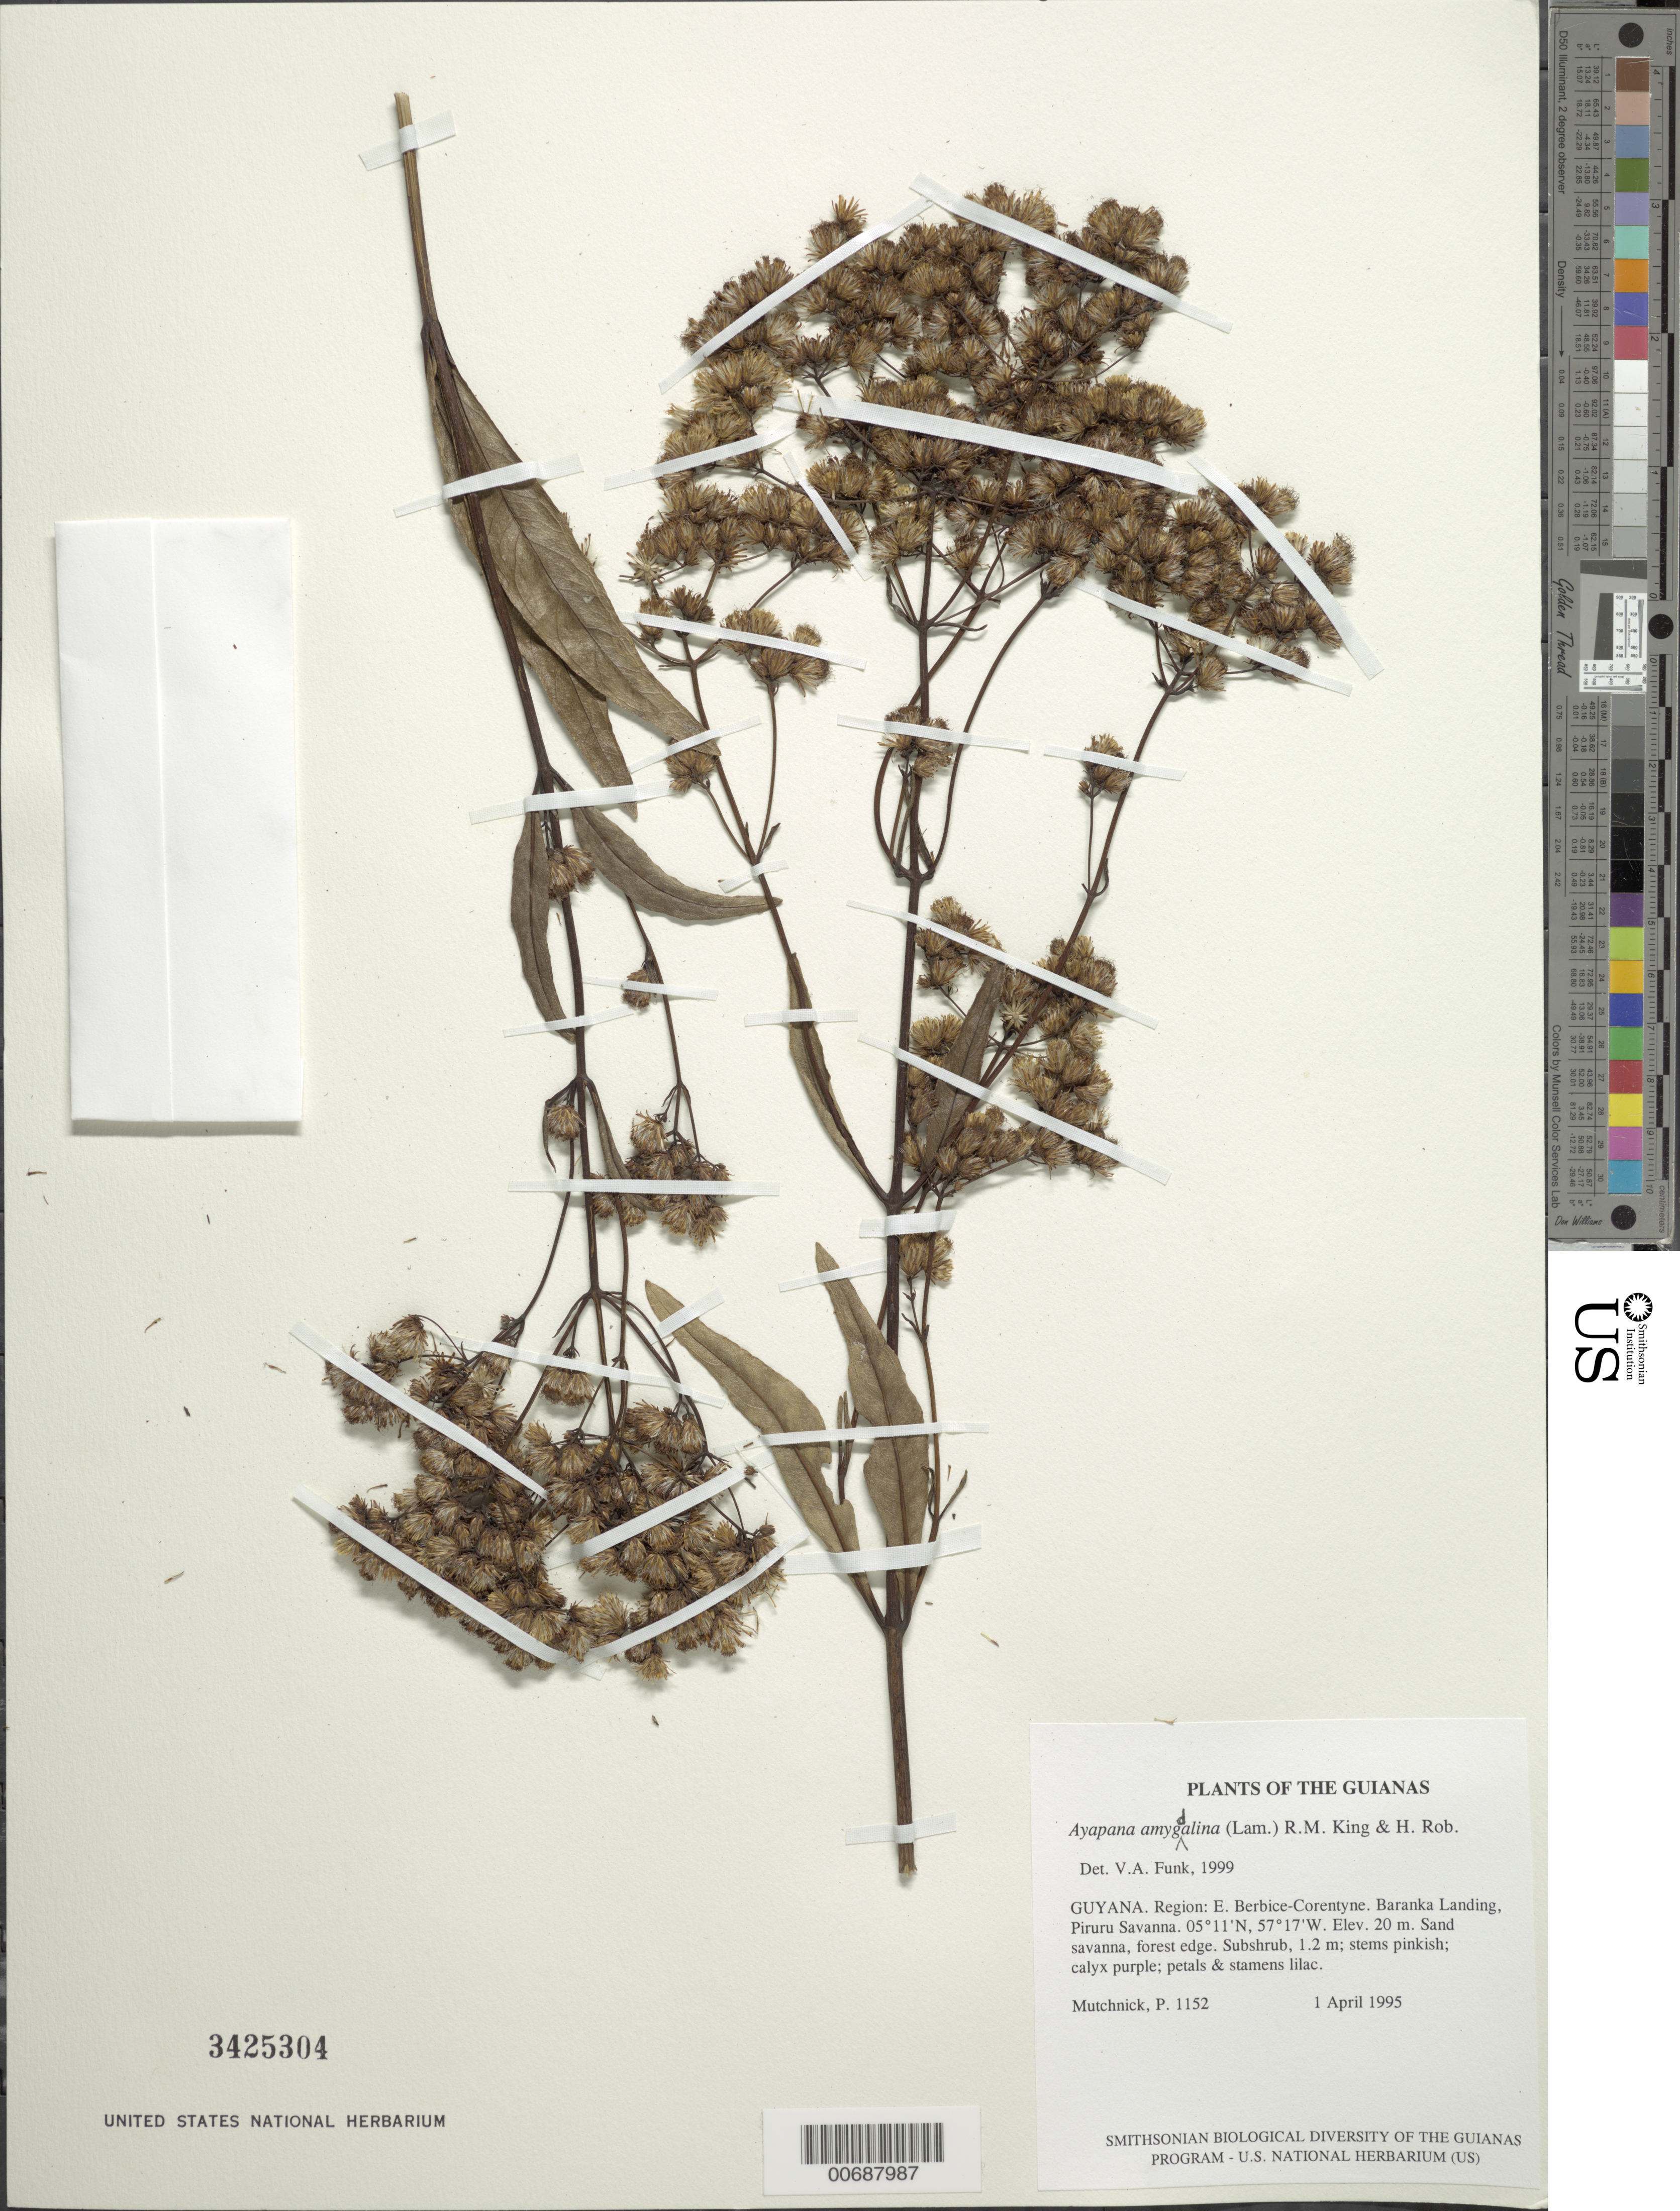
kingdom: Plantae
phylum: Tracheophyta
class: Magnoliopsida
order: Asterales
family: Asteraceae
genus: Ayapana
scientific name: Ayapana amygdalina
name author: (Lam.) R.M. King & H. Rob.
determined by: Funk, Vicki A., (BOT), Smithsonian Institution - National Museum of Natural History (UNITED STATES)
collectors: P. Mutchnick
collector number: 1152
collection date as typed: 1 April 1995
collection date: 1995-04-01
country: Guyana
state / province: E. Berbice-Corentyne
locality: Baranka Landing, Piruru Savanna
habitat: Sand savanna, forest edge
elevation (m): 20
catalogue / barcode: US 3425304